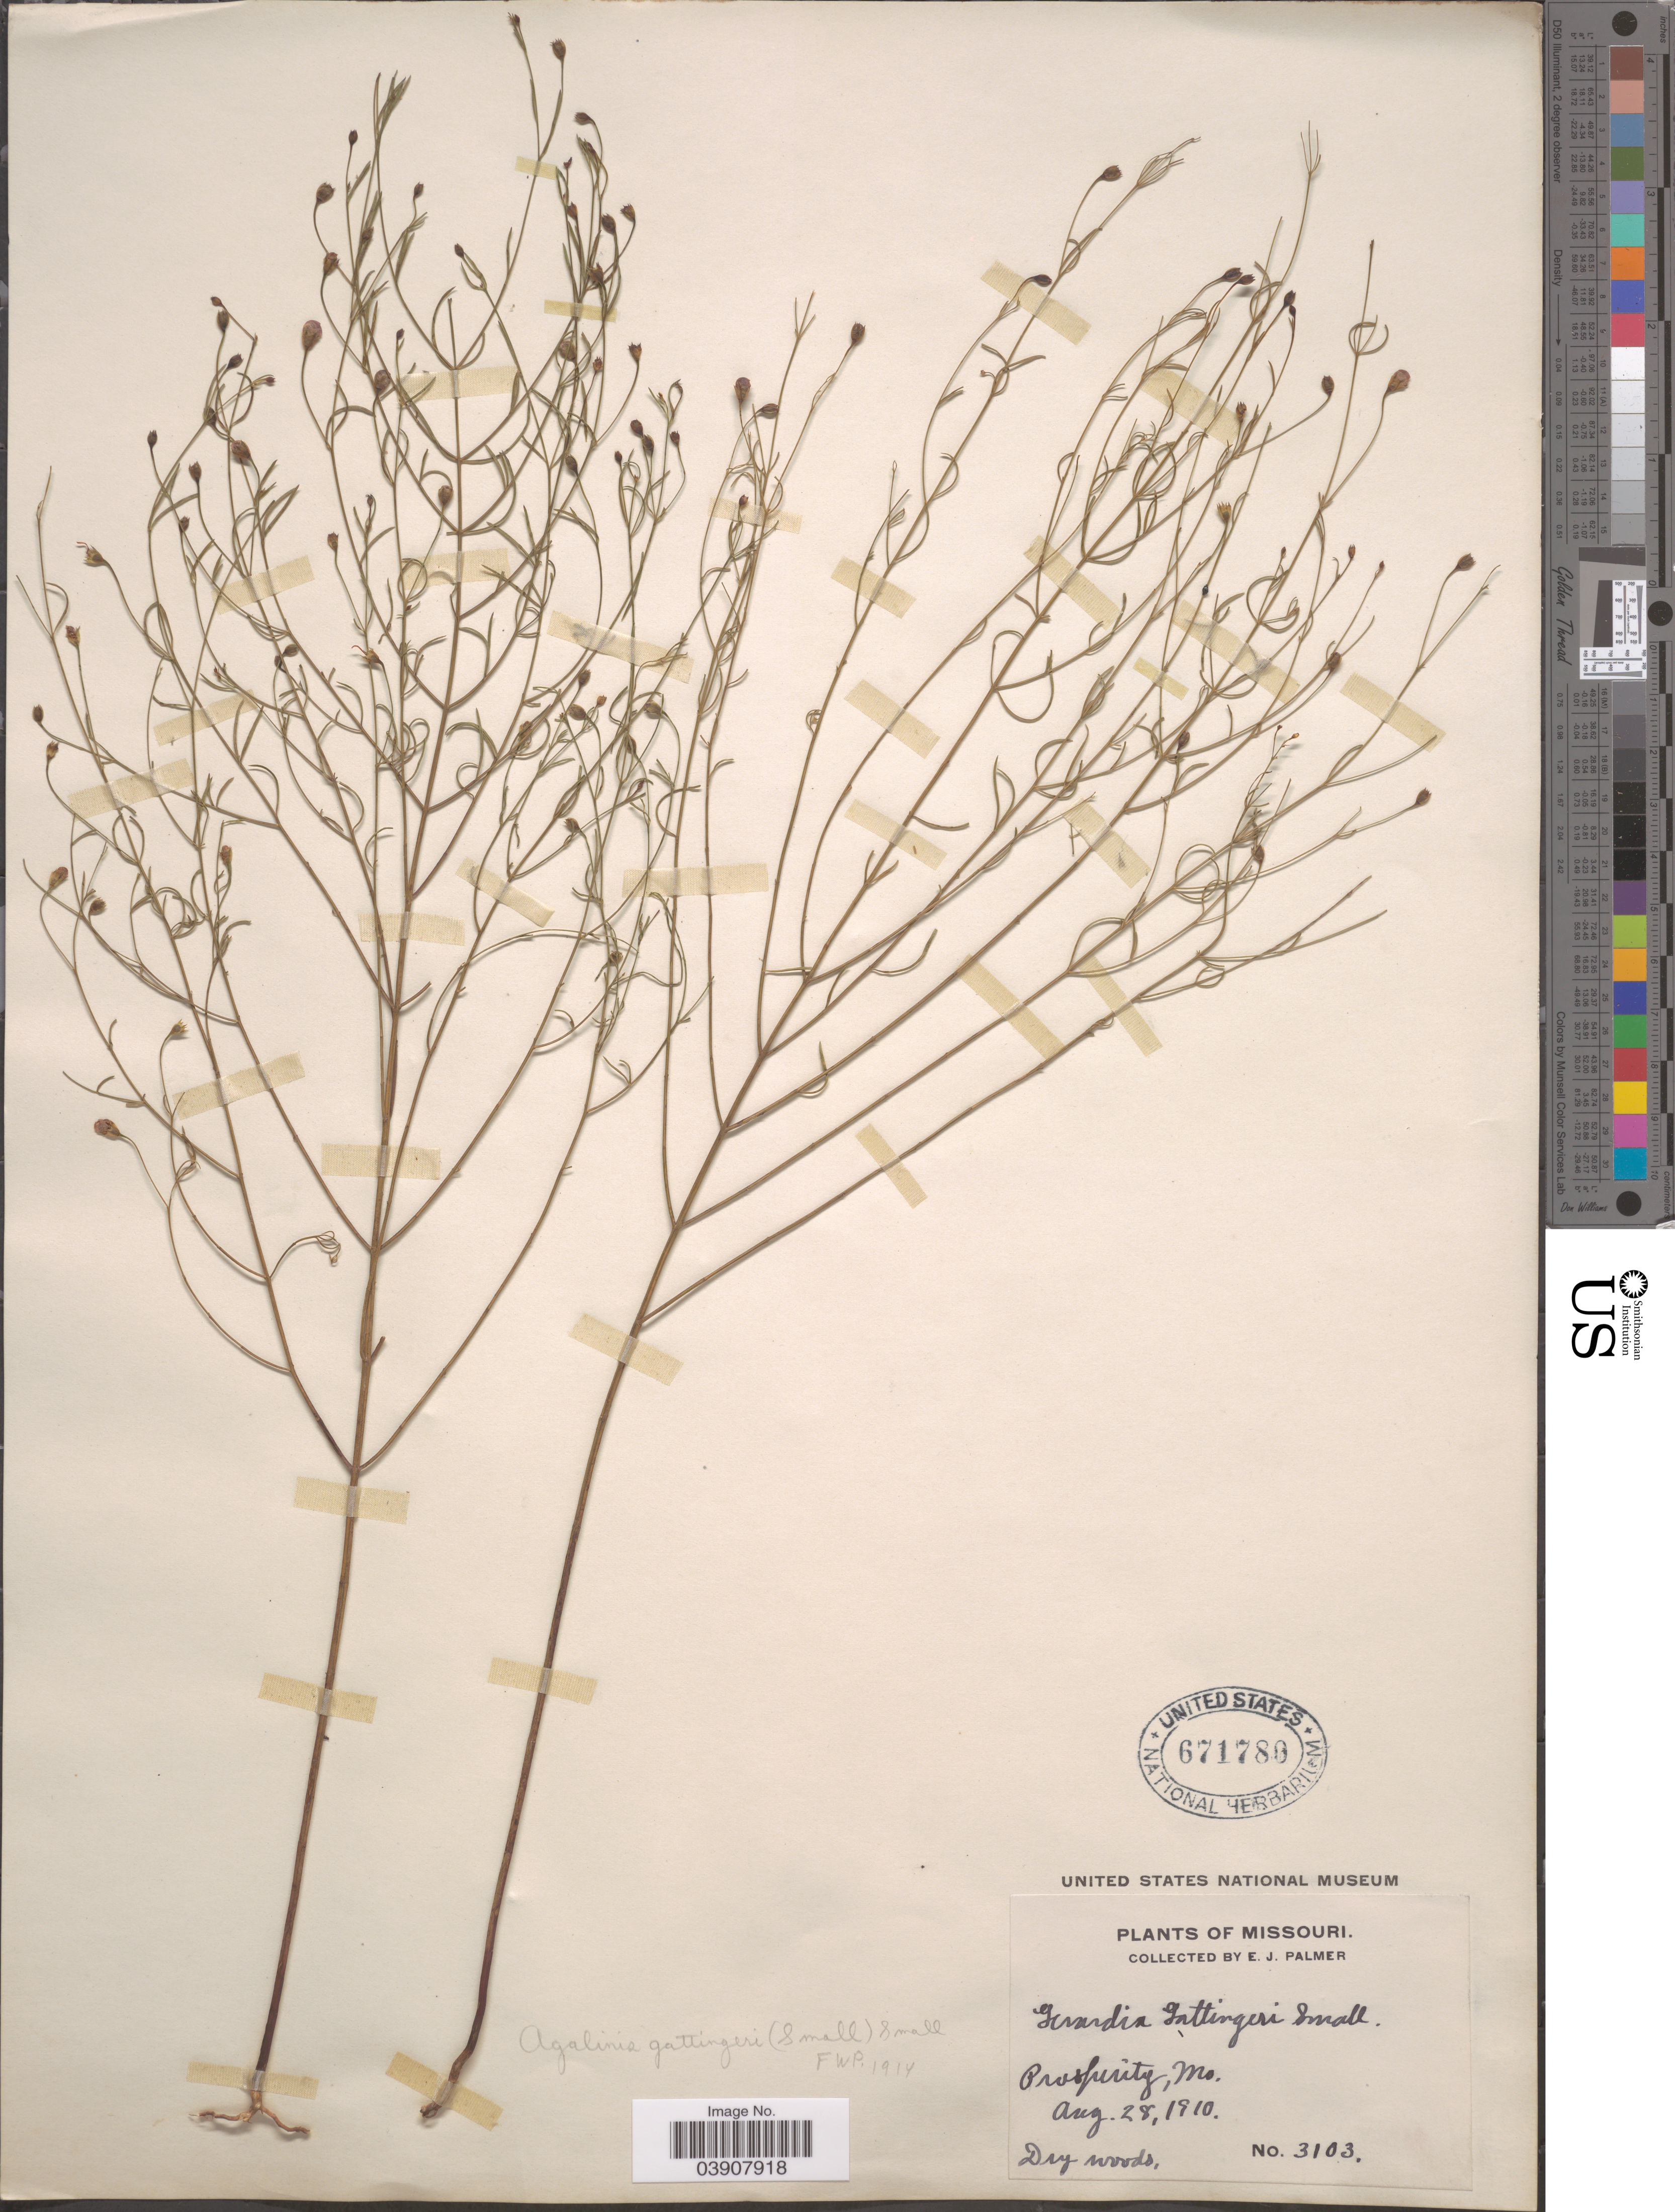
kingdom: Plantae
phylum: Tracheophyta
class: Magnoliopsida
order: Lamiales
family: Orobanchaceae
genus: Agalinis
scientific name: Agalinis gattingeri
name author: (Small) Small ex Britton & A. Br.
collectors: E. J. Palmer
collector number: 3103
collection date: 1910-08-28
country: United States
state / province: Missouri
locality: Prosperity.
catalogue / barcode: US 671780